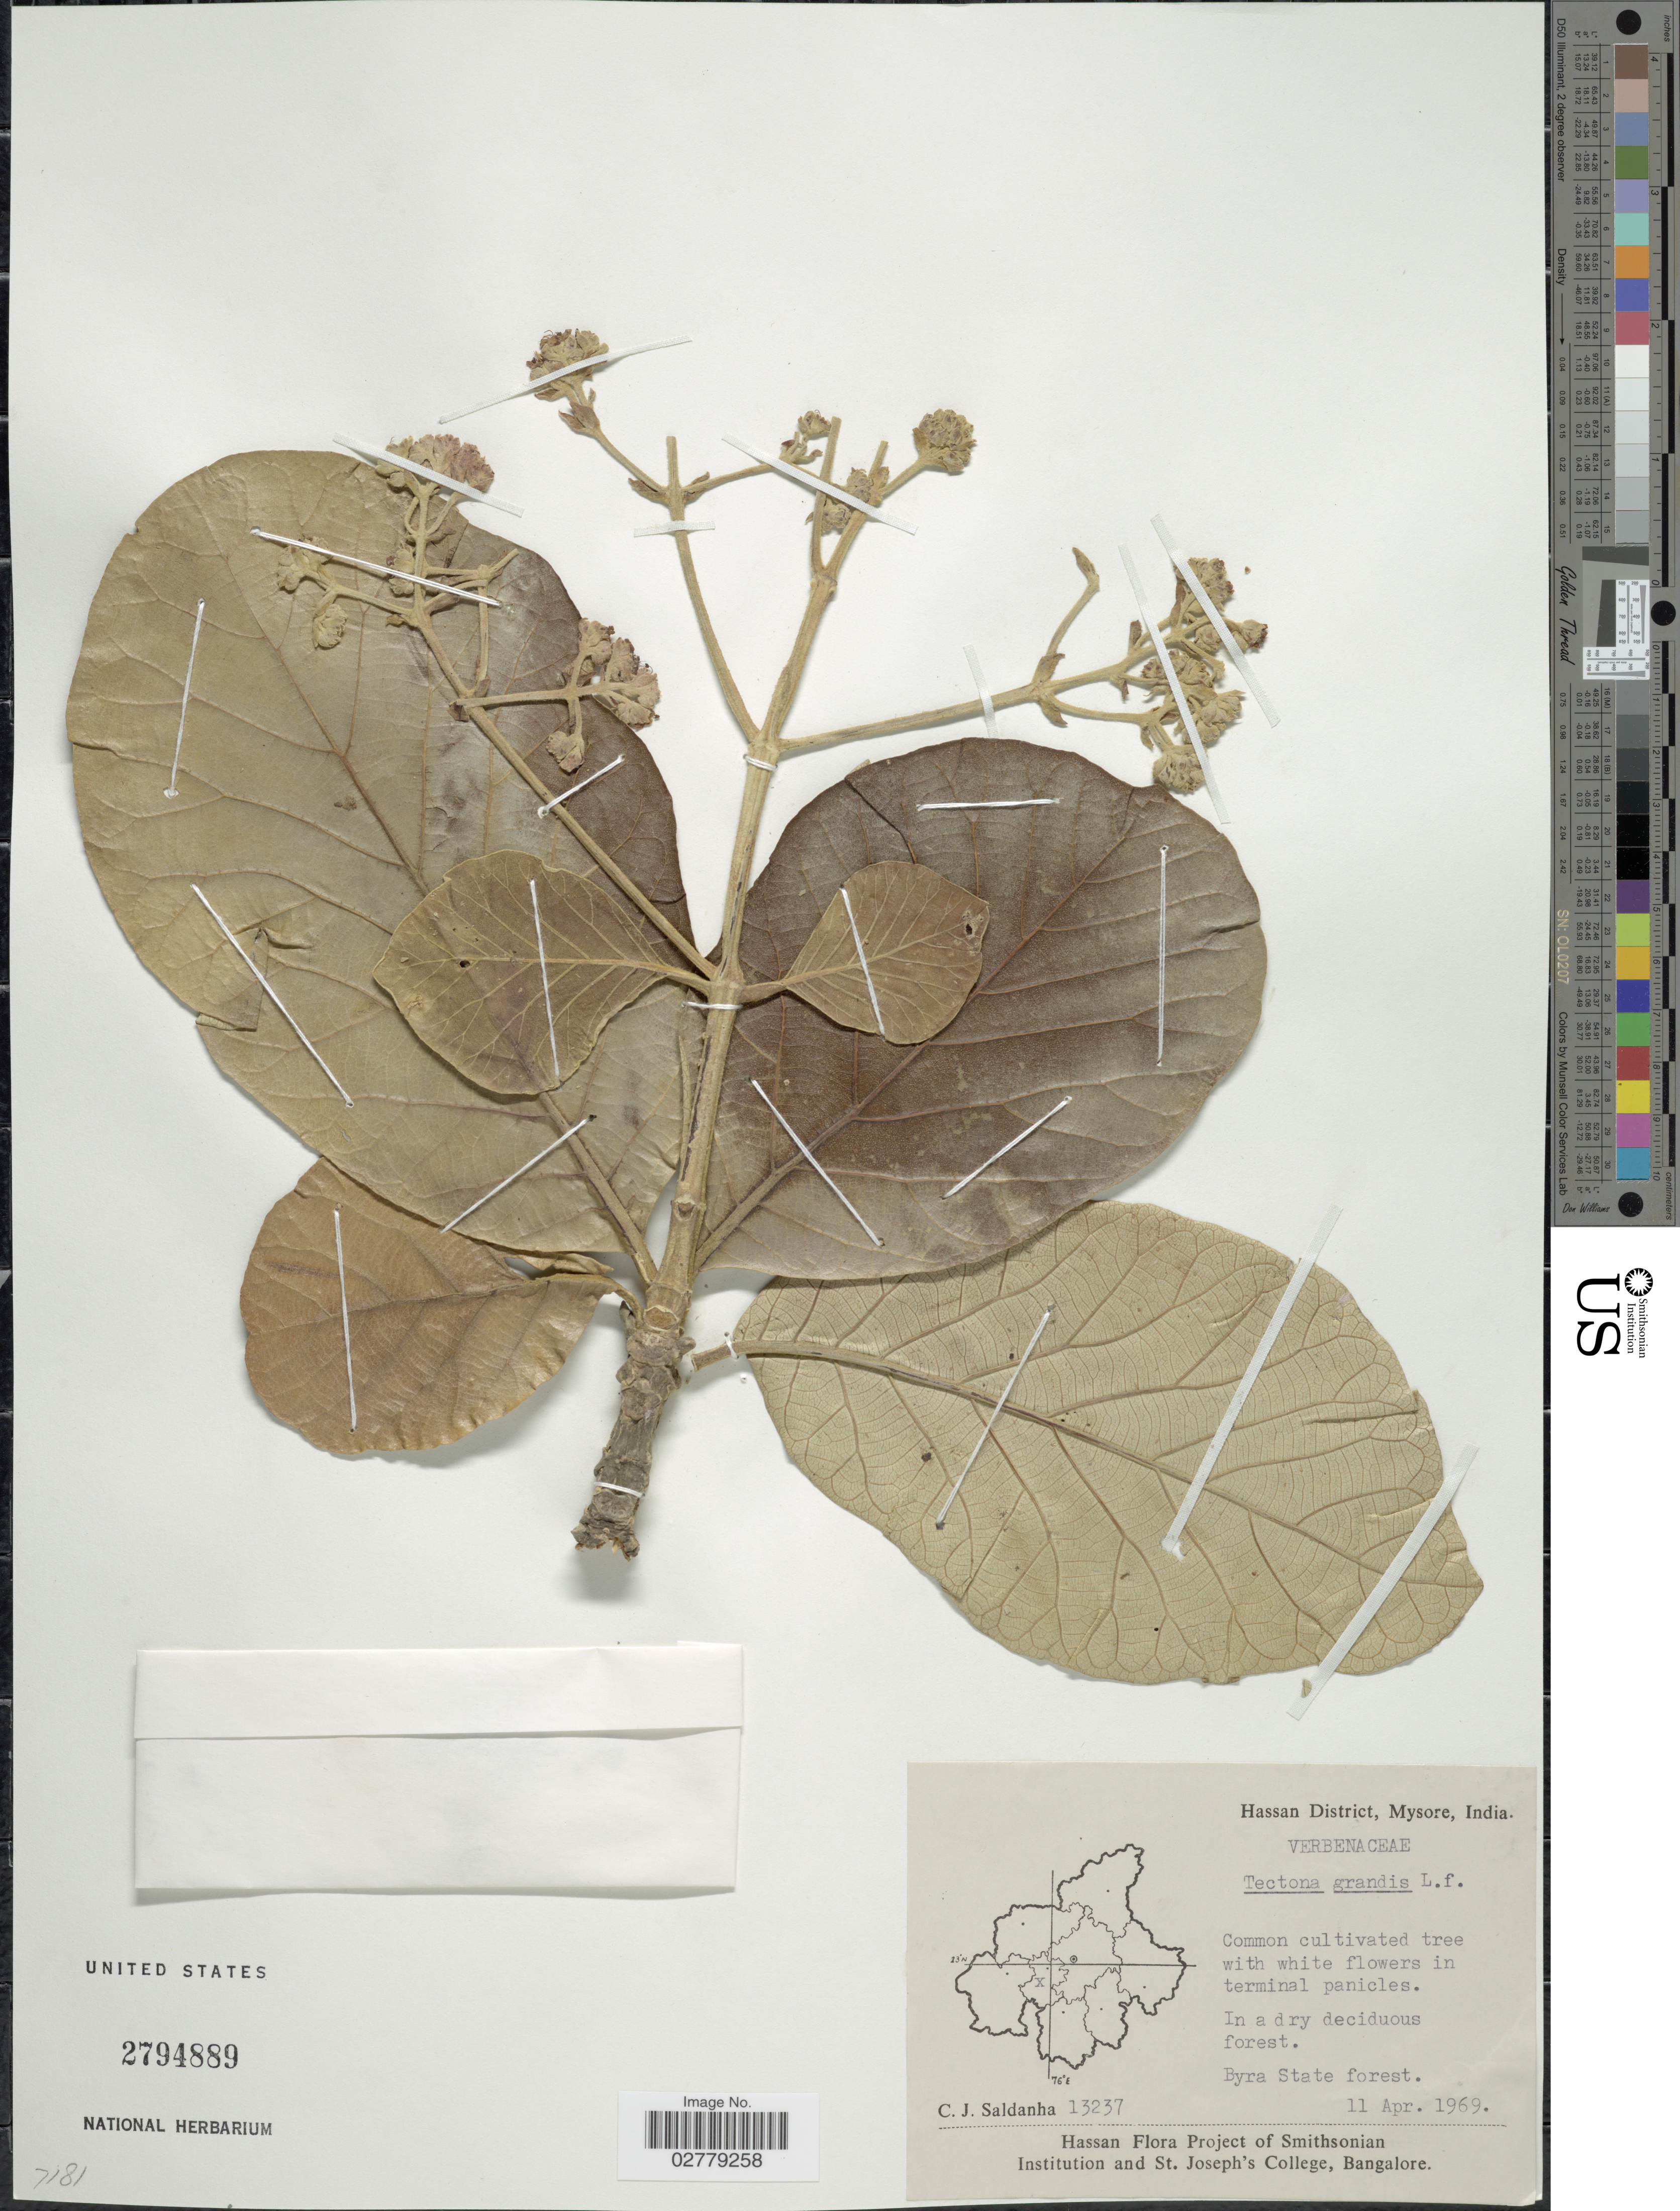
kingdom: Plantae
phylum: Tracheophyta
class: Magnoliopsida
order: Lamiales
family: Lamiaceae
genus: Tectona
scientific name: Tectona grandis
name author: L. f.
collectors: C. J. Saldanha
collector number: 13237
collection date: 1969-04-11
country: India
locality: Hassan District, Mysore. Byra State forest.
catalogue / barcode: US 2794889